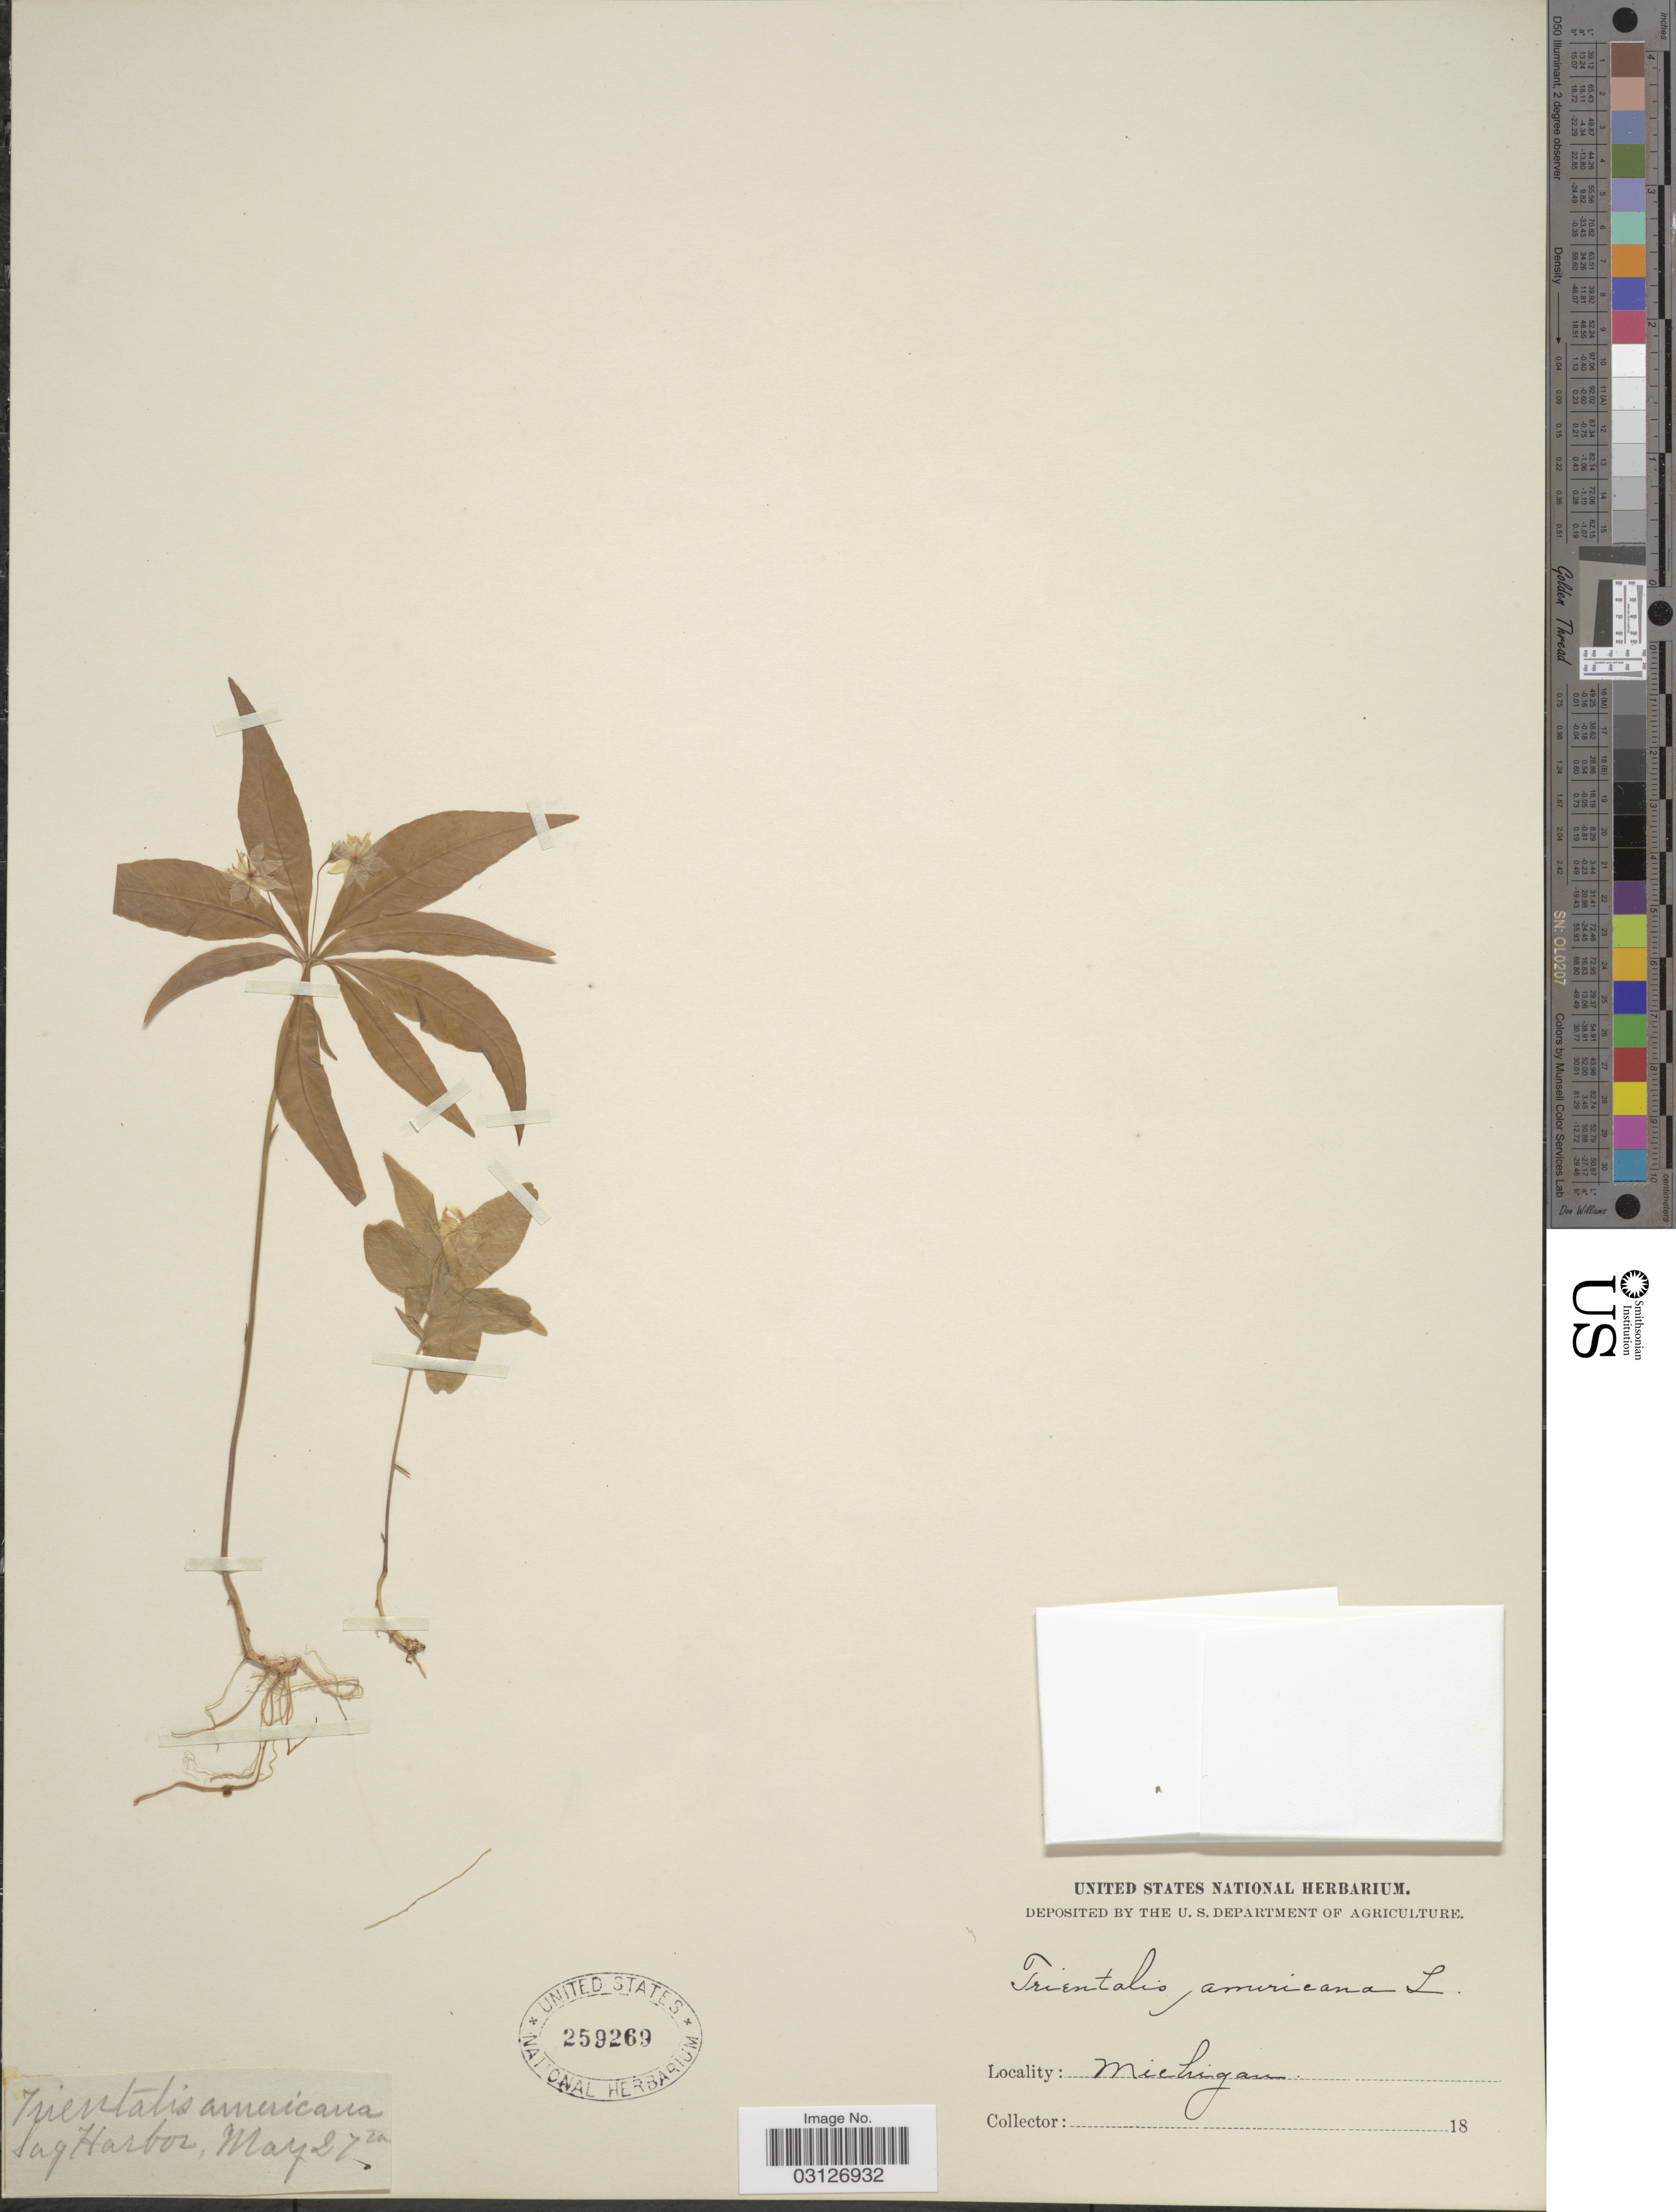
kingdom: Plantae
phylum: Tracheophyta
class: Magnoliopsida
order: Ericales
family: Primulaceae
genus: Trientalis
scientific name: Trientalis americana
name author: Pursh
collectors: ex herb. United States National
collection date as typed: May 27th 18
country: United States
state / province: Michigan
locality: Sag Harbor.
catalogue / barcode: US 259269